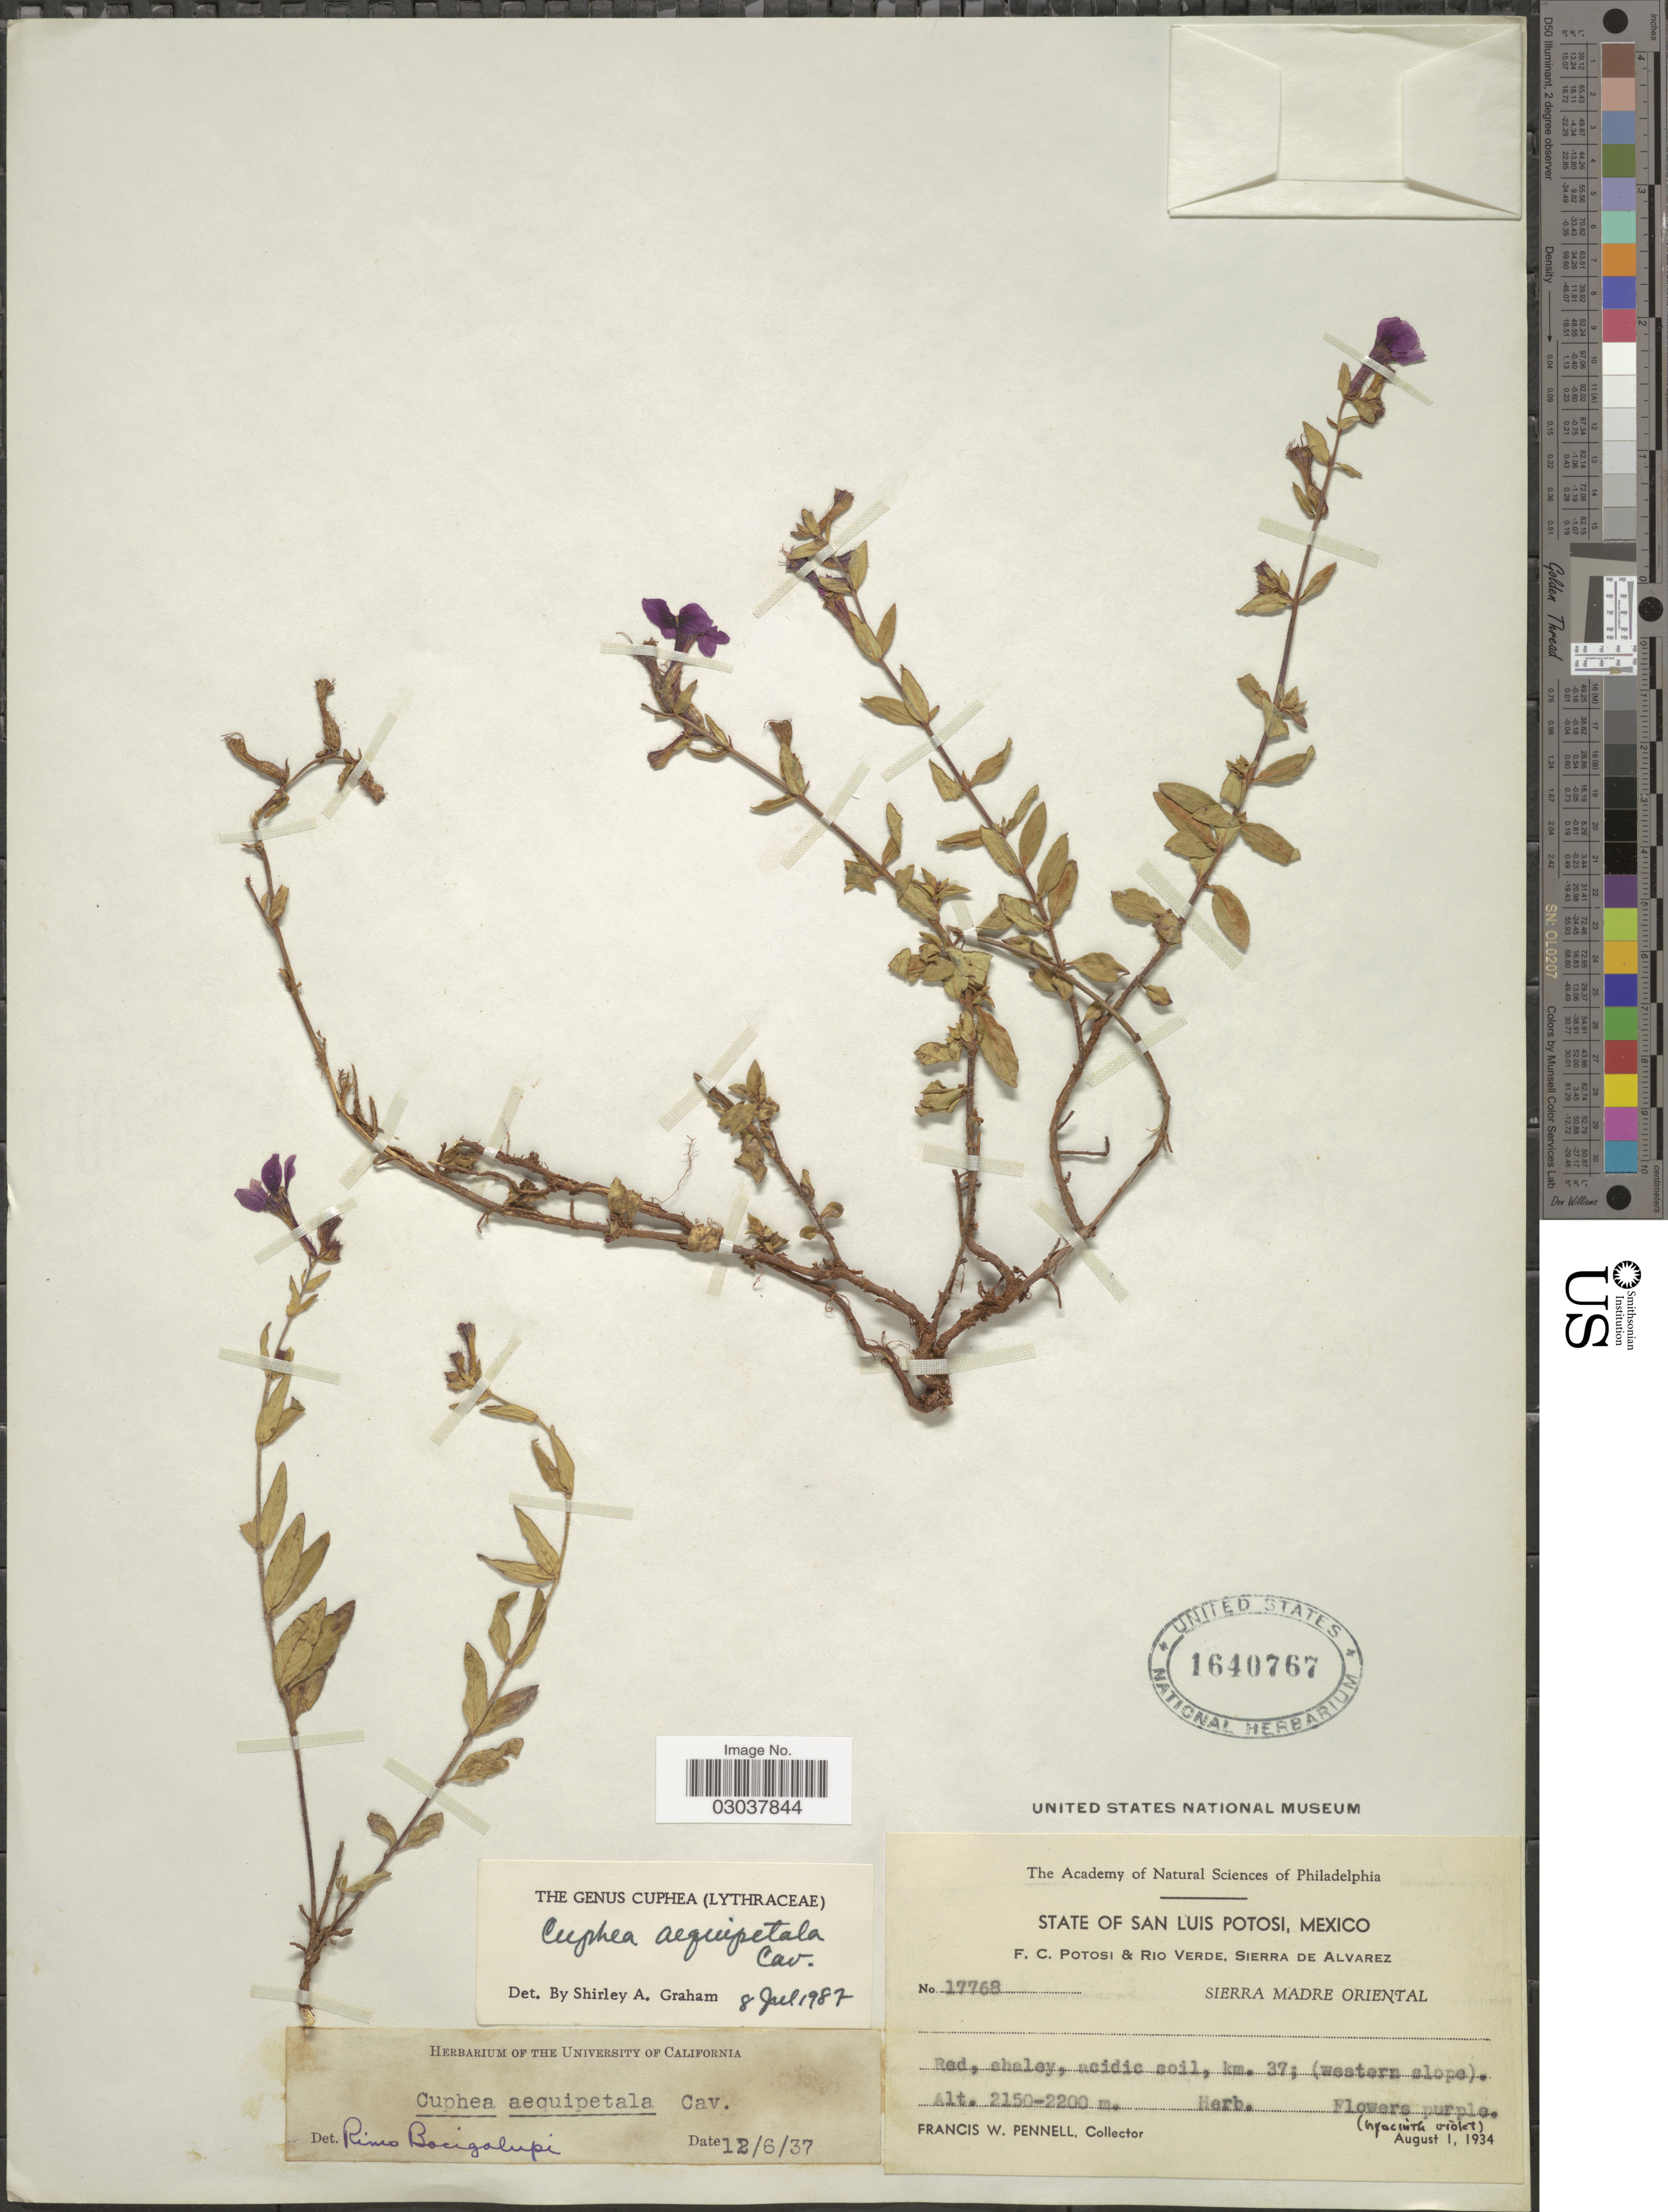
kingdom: Plantae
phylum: Tracheophyta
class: Magnoliopsida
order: Myrtales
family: Lythraceae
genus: Cuphea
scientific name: Cuphea aequipetala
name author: Cav.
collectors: F. W. Pennell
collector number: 17768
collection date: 1934-08-01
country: Mexico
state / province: San Luis Potosí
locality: F.C. Potosi & Rio Verde, Sierra de Alvarez. Sierra Madre Oriental. Red, shaley, acidic soil, km. 37; (western slope).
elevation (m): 2150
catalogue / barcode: US 1640767